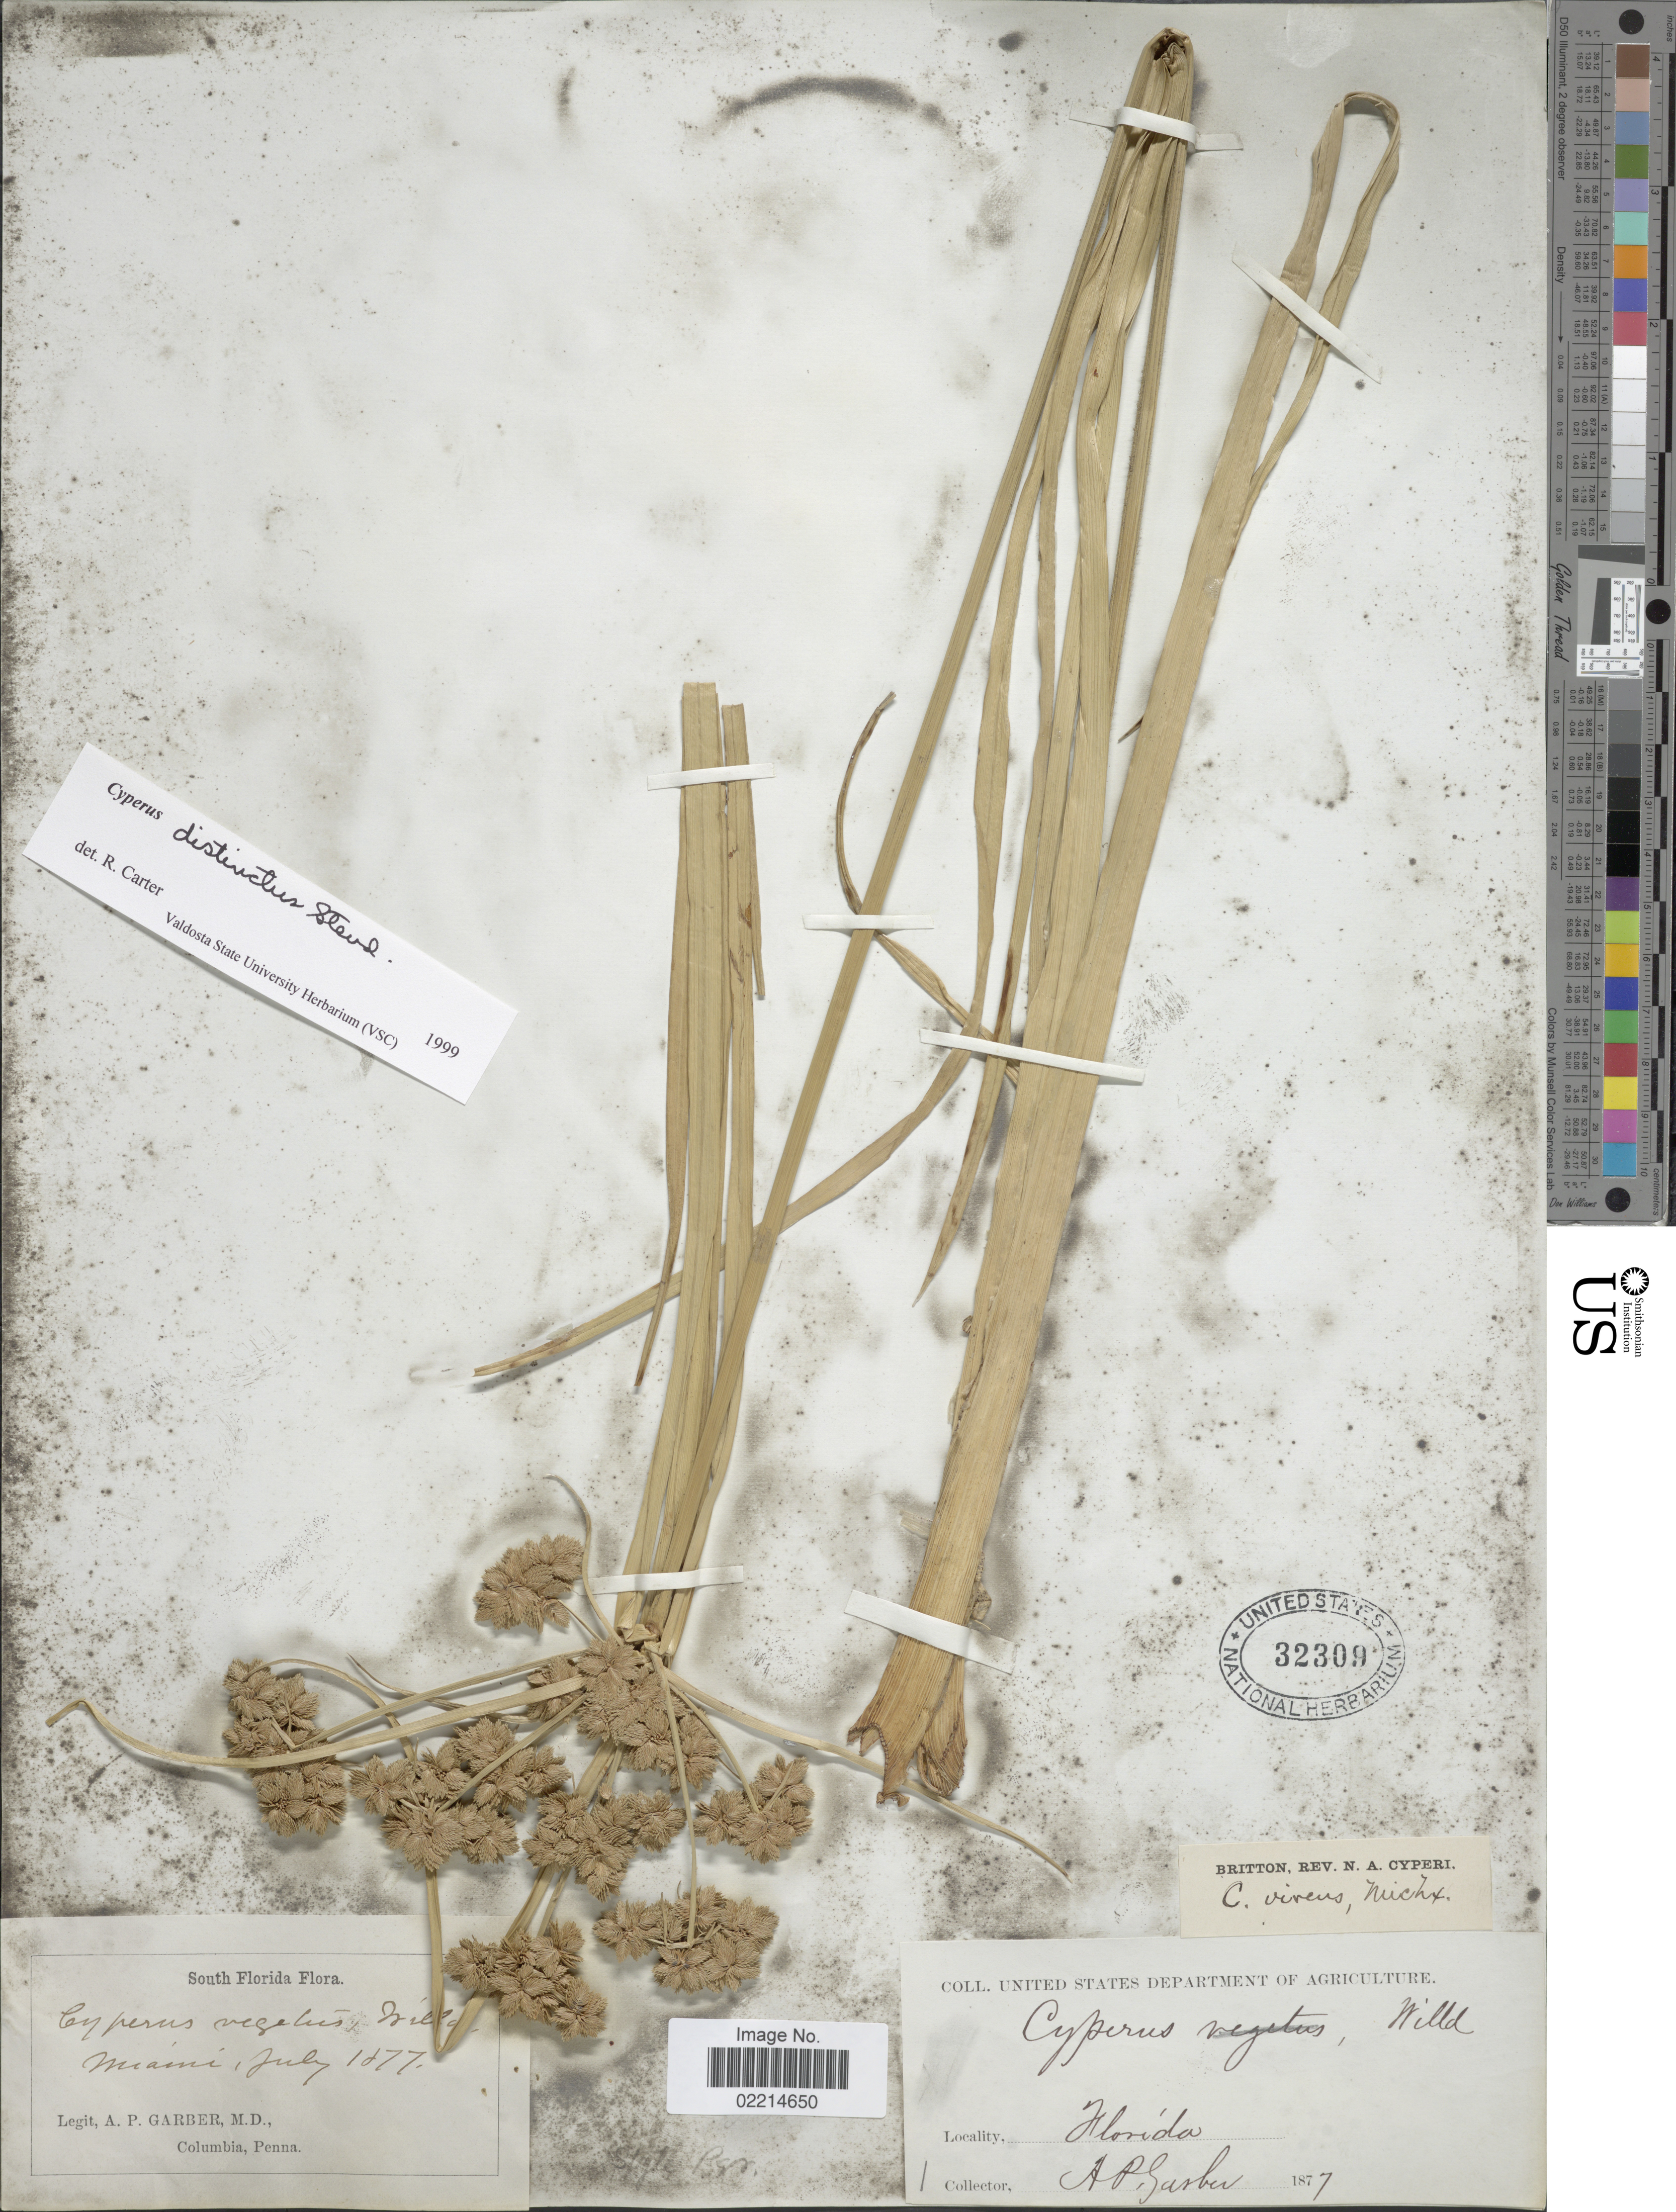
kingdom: Plantae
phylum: Tracheophyta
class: Liliopsida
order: Poales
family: Cyperaceae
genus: Cyperus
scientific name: Cyperus distinctus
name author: Steud.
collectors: A. P. Garber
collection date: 1877-07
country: United States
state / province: Florida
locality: South Florida, Miami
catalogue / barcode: US 32309